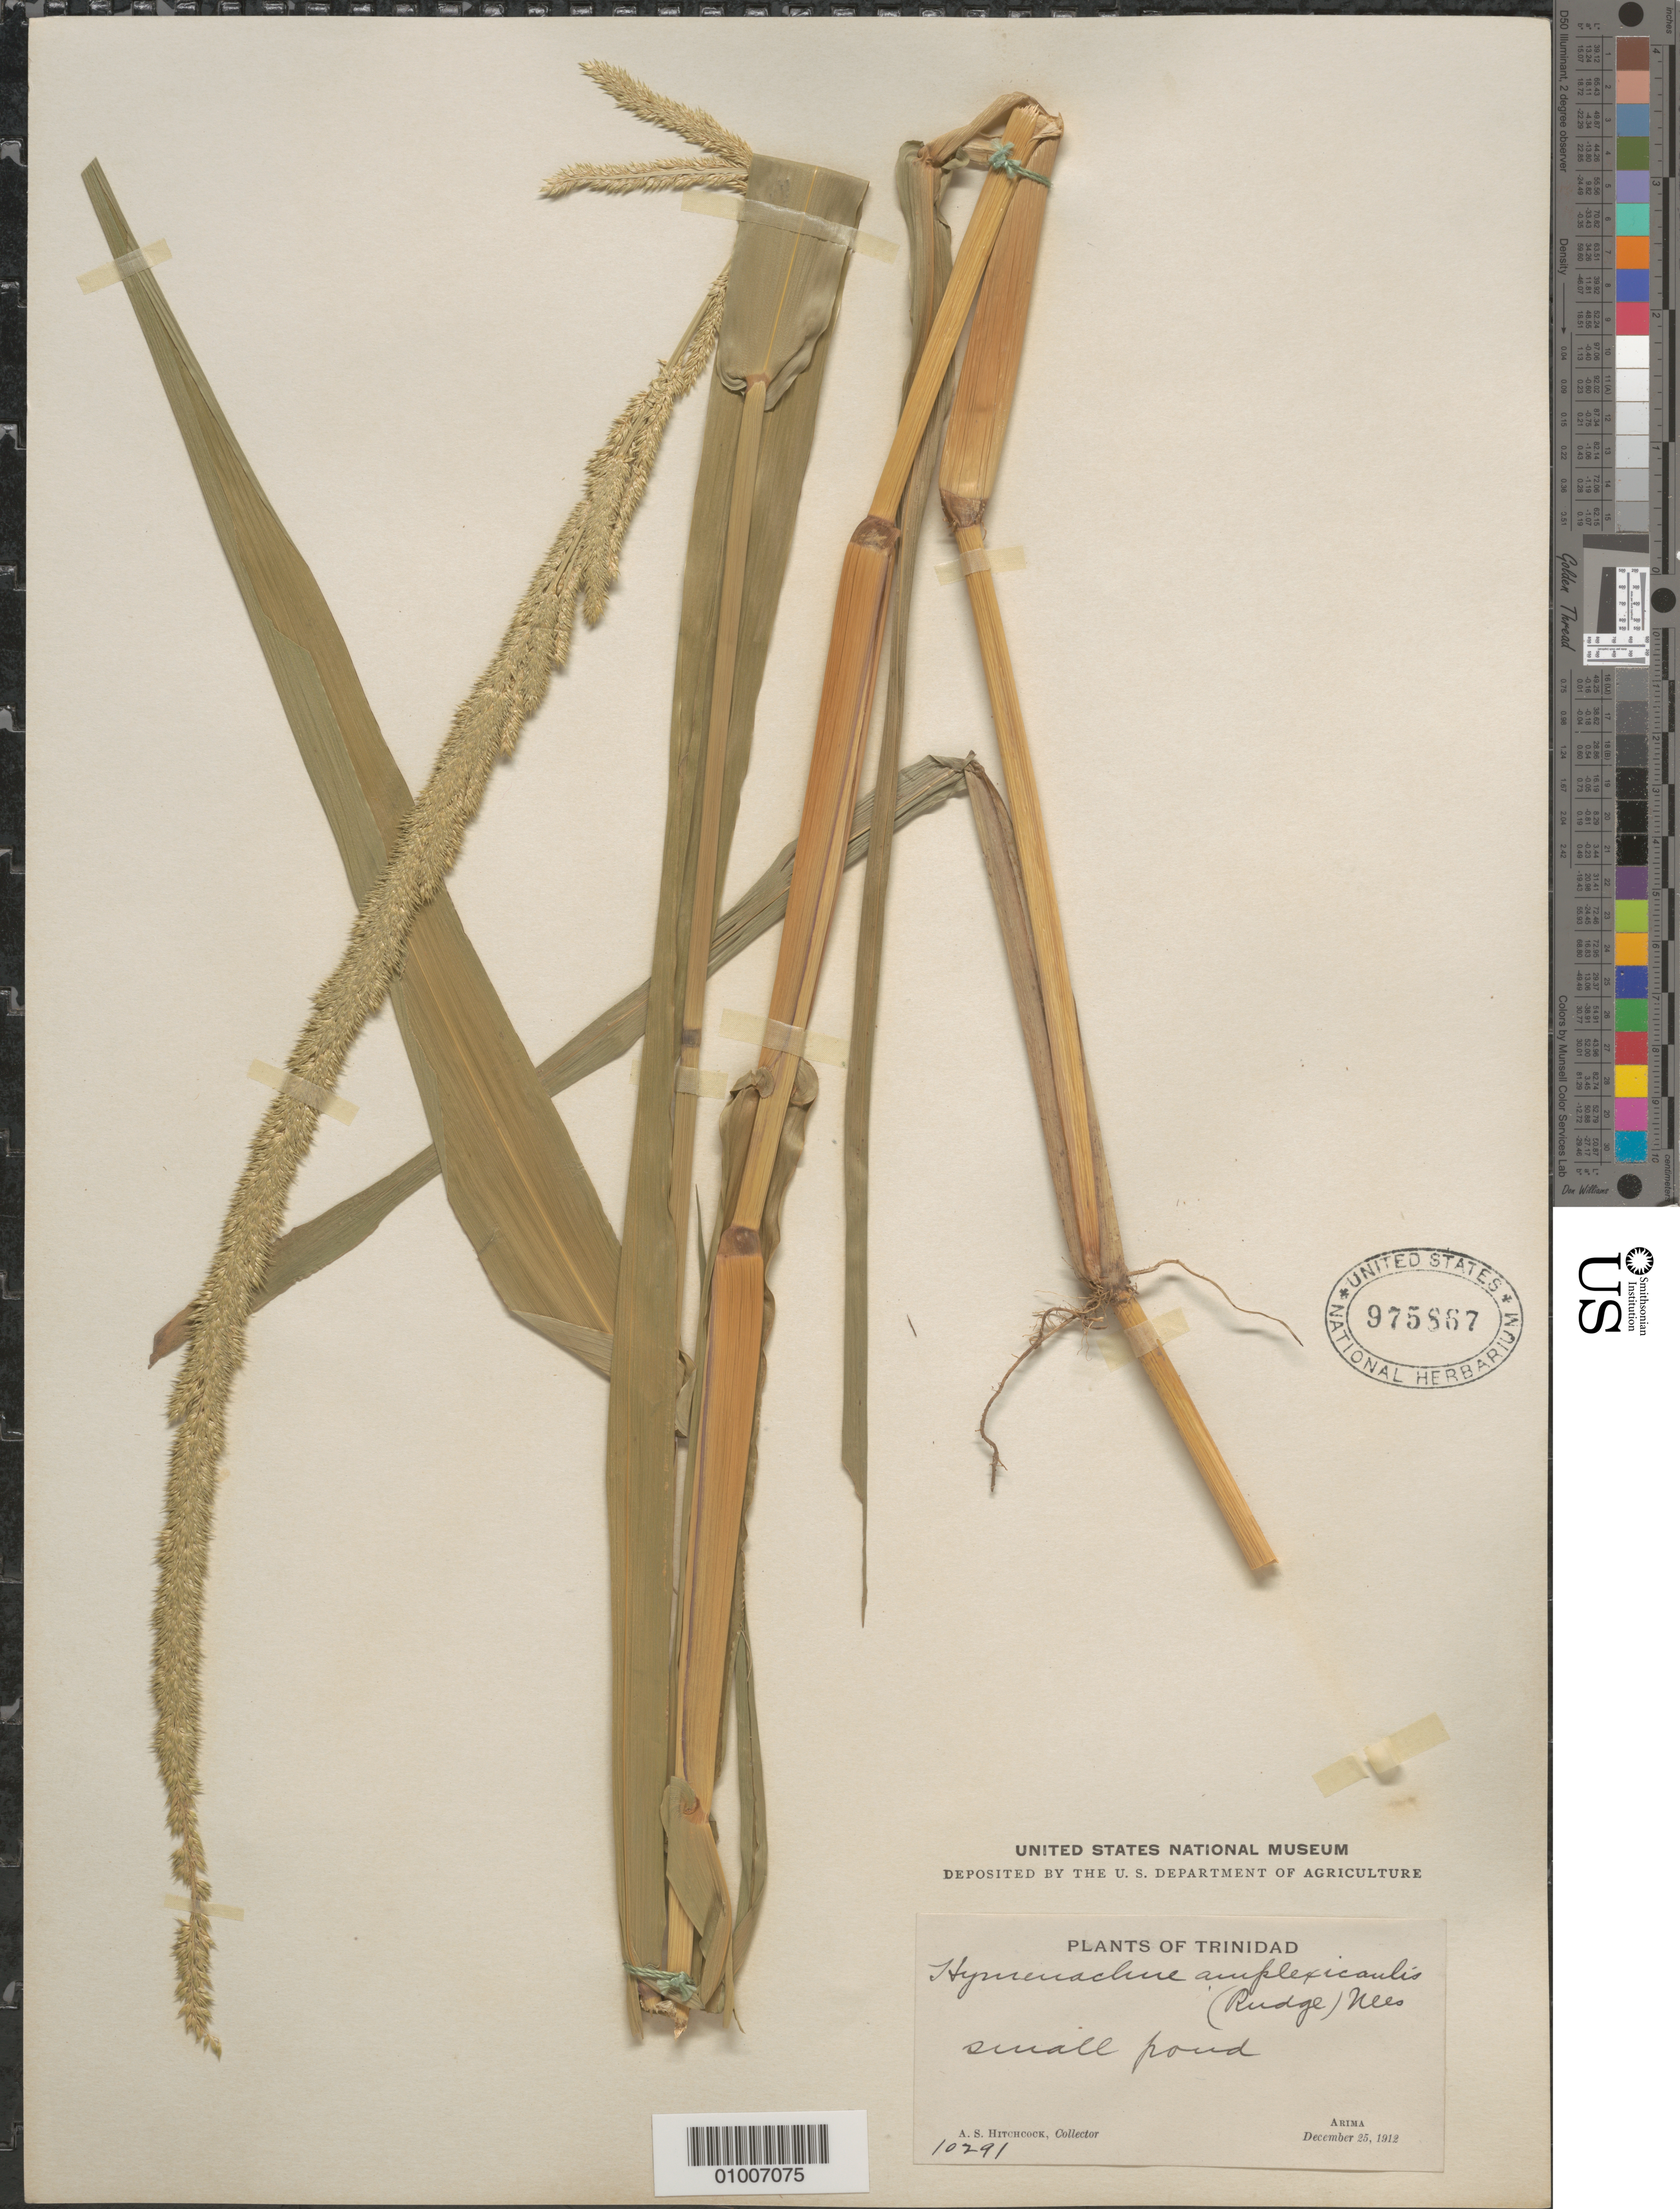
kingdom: Plantae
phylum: Tracheophyta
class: Liliopsida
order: Poales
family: Poaceae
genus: Hymenachne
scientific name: Hymenachne amplexicaulis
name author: (Rudge) Nees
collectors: A. S. Hitchcock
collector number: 10291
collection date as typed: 25 Dec 1912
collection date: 1912-12-25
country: Trinidad and Tobago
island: Trinidad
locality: Arima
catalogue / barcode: US 975887